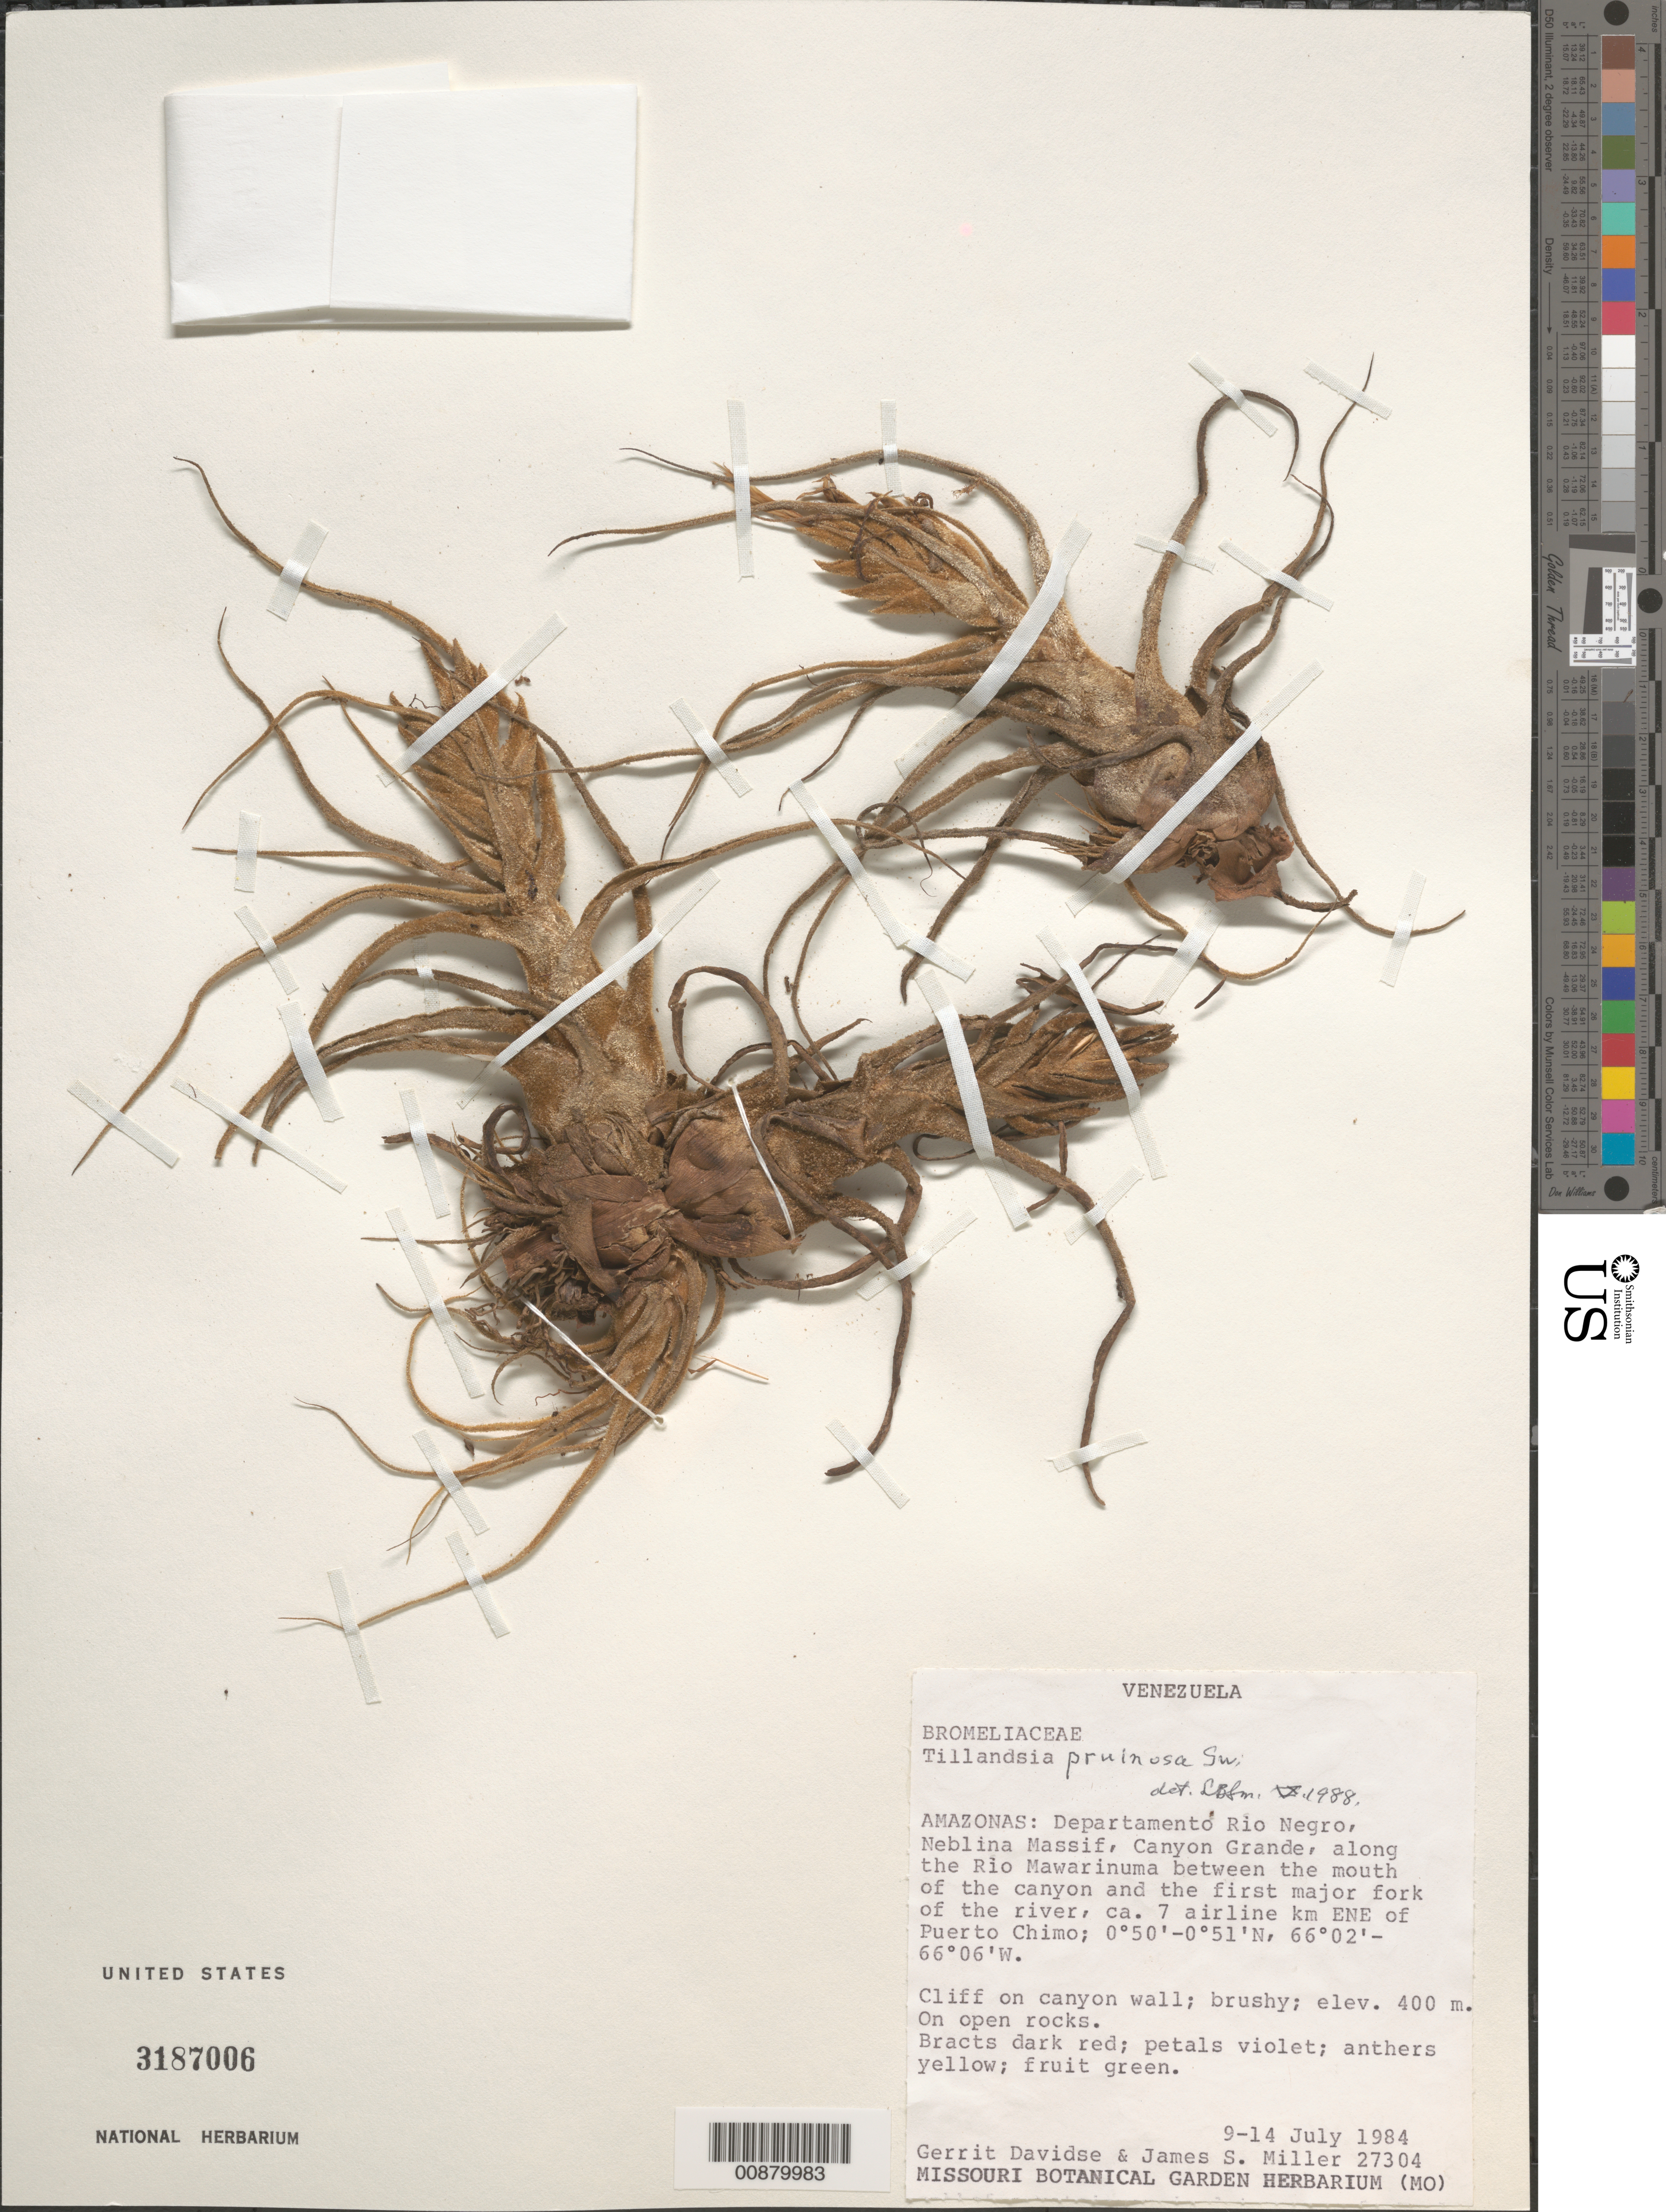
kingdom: Plantae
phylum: Tracheophyta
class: Liliopsida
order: Poales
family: Bromeliaceae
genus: Tillandsia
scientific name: Tillandsia pruinosa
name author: Sw.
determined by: Smith, Lyman B., (US), NMNH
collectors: G. Davidse & J. S. Miller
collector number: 27304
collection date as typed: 9-Jul-84 to 14-Jul-84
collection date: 1984-07-09/1984-07-14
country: Venezuela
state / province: Amazonas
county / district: Río Negro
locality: Neblina Massif, Canyon Grande, along Río Mawarinuma, 7 airline km E-NE of Puerto Chimo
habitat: Cliff on canyon wall; brushy; on open rocks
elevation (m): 400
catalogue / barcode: US 3187006